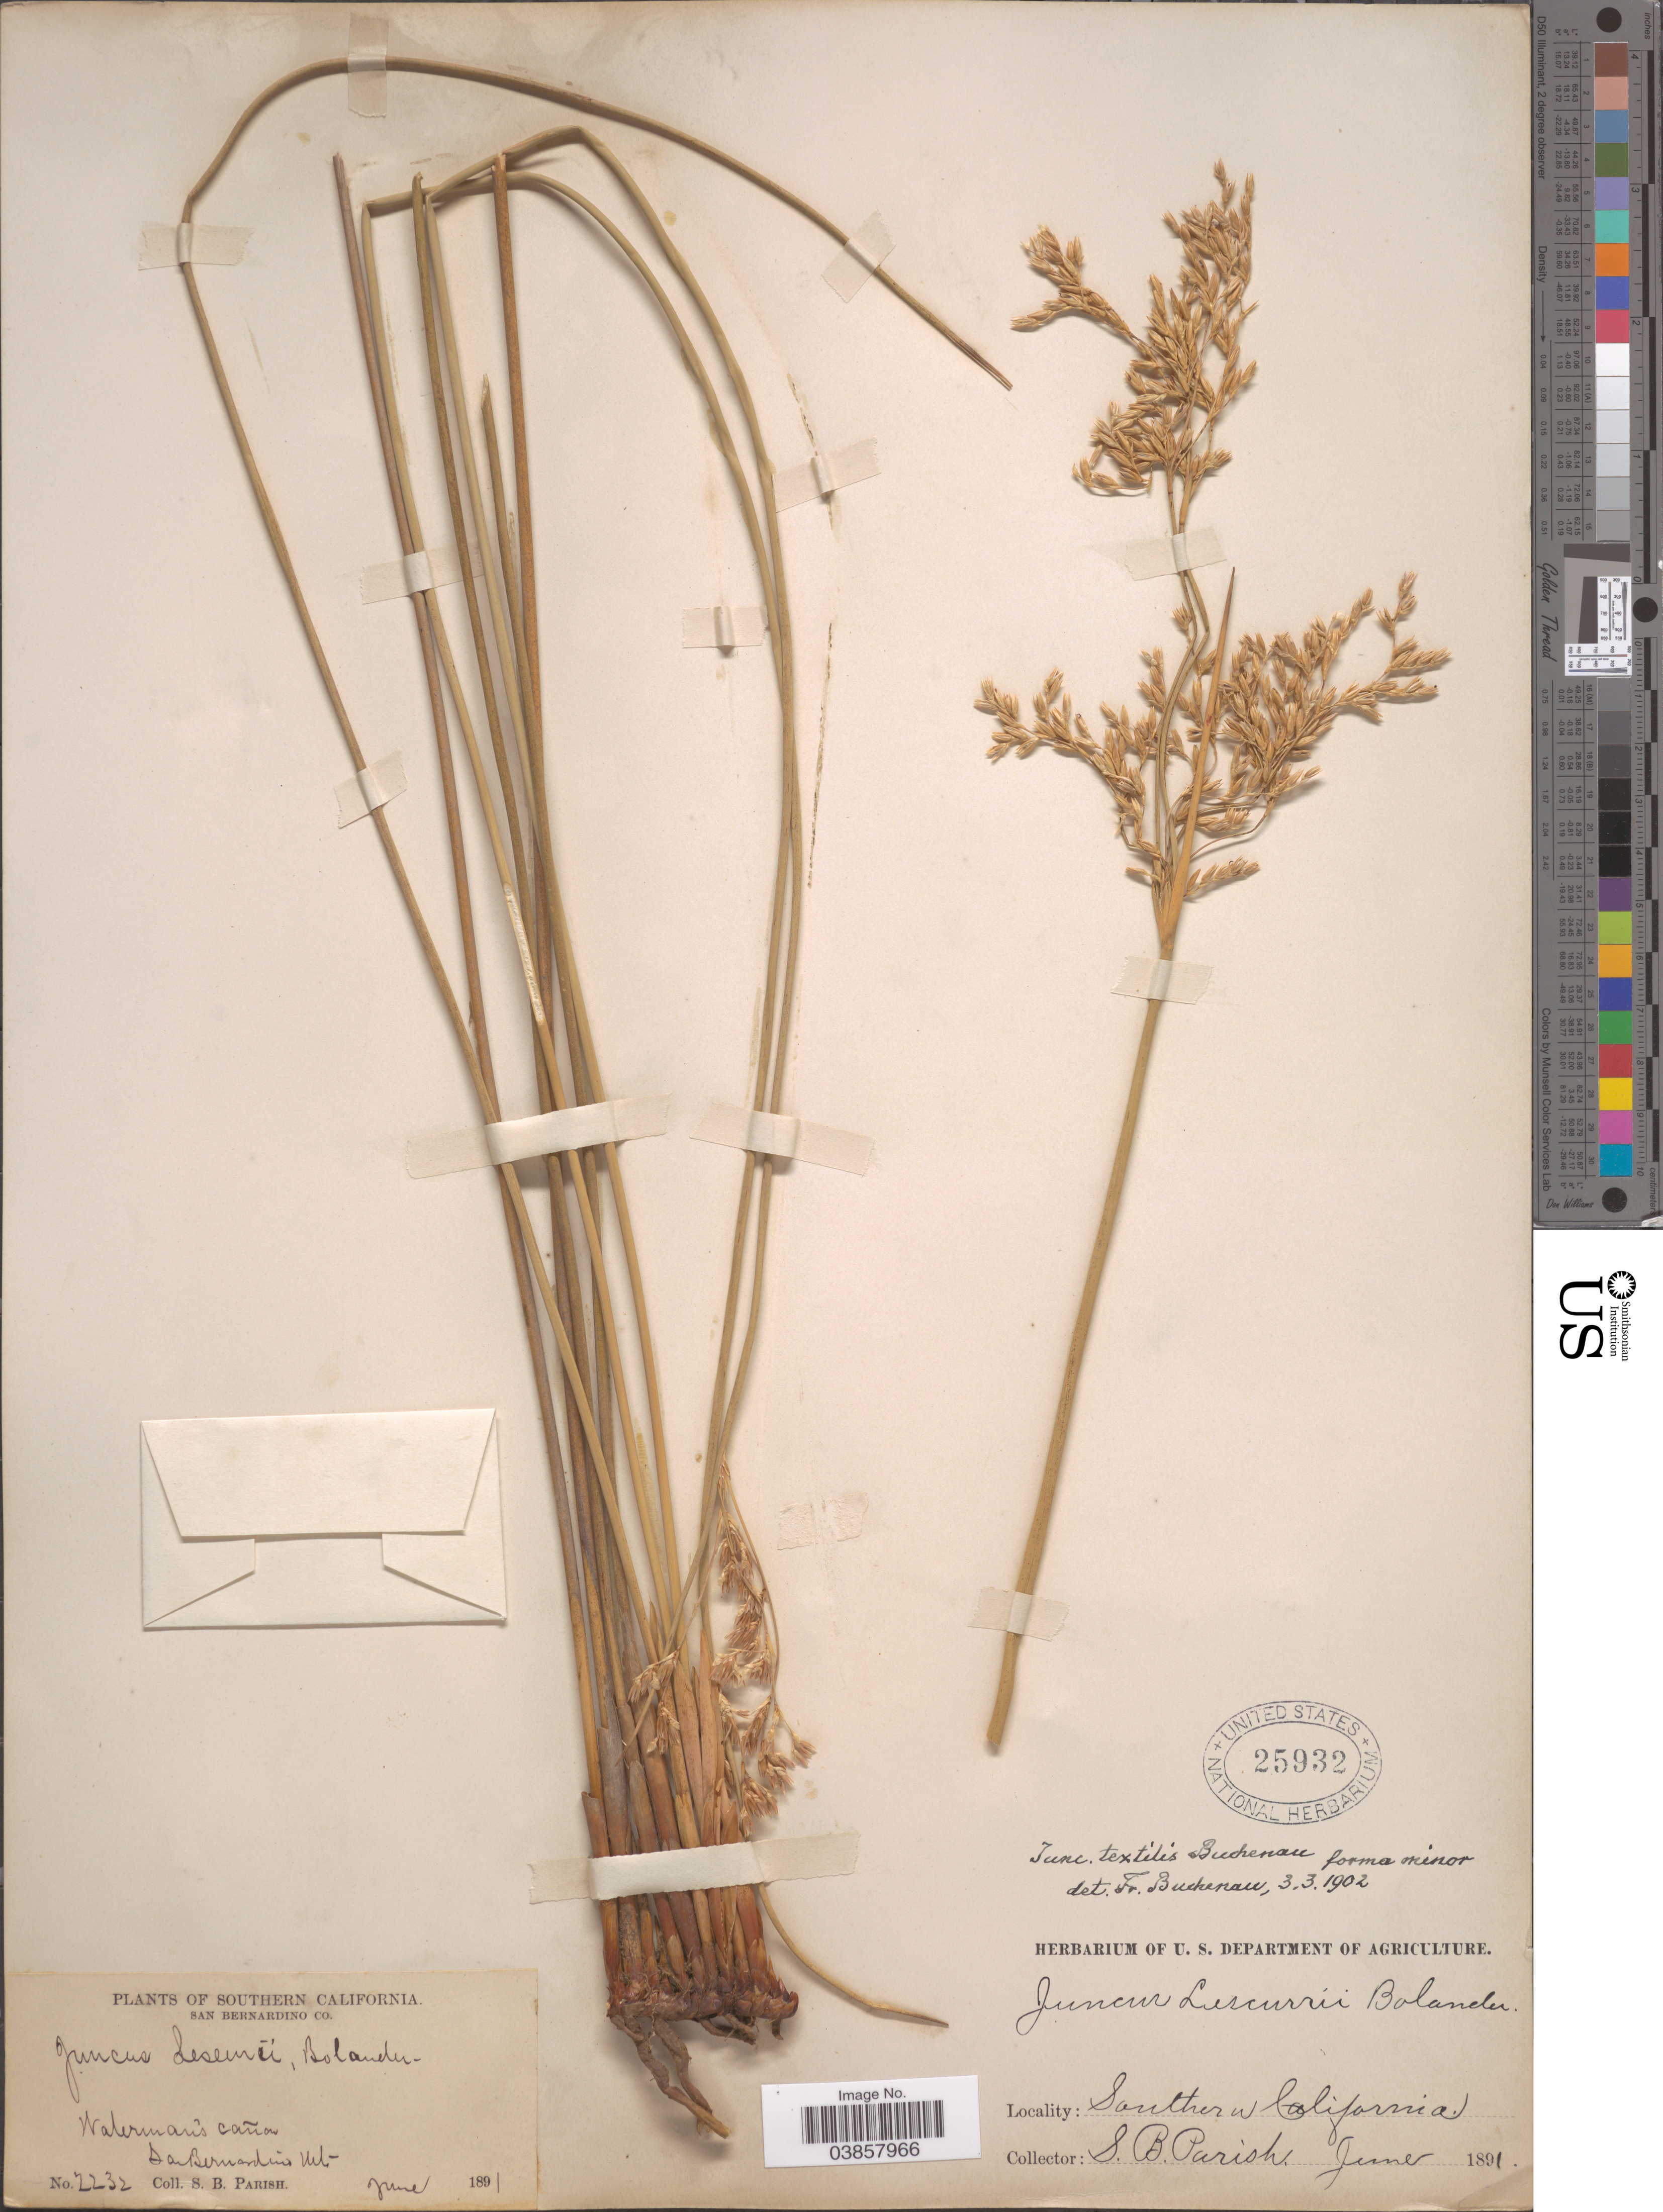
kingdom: Plantae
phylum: Tracheophyta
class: Liliopsida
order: Poales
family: Juncaceae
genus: Juncus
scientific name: Juncus textilis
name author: Buchenau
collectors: S. B. Parish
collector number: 2232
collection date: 1891-06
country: United States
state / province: California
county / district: San Bernardino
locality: Southern California. San Bernardino Co. Waterman's cañon. San Bernardino Mt.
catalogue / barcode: US 25932